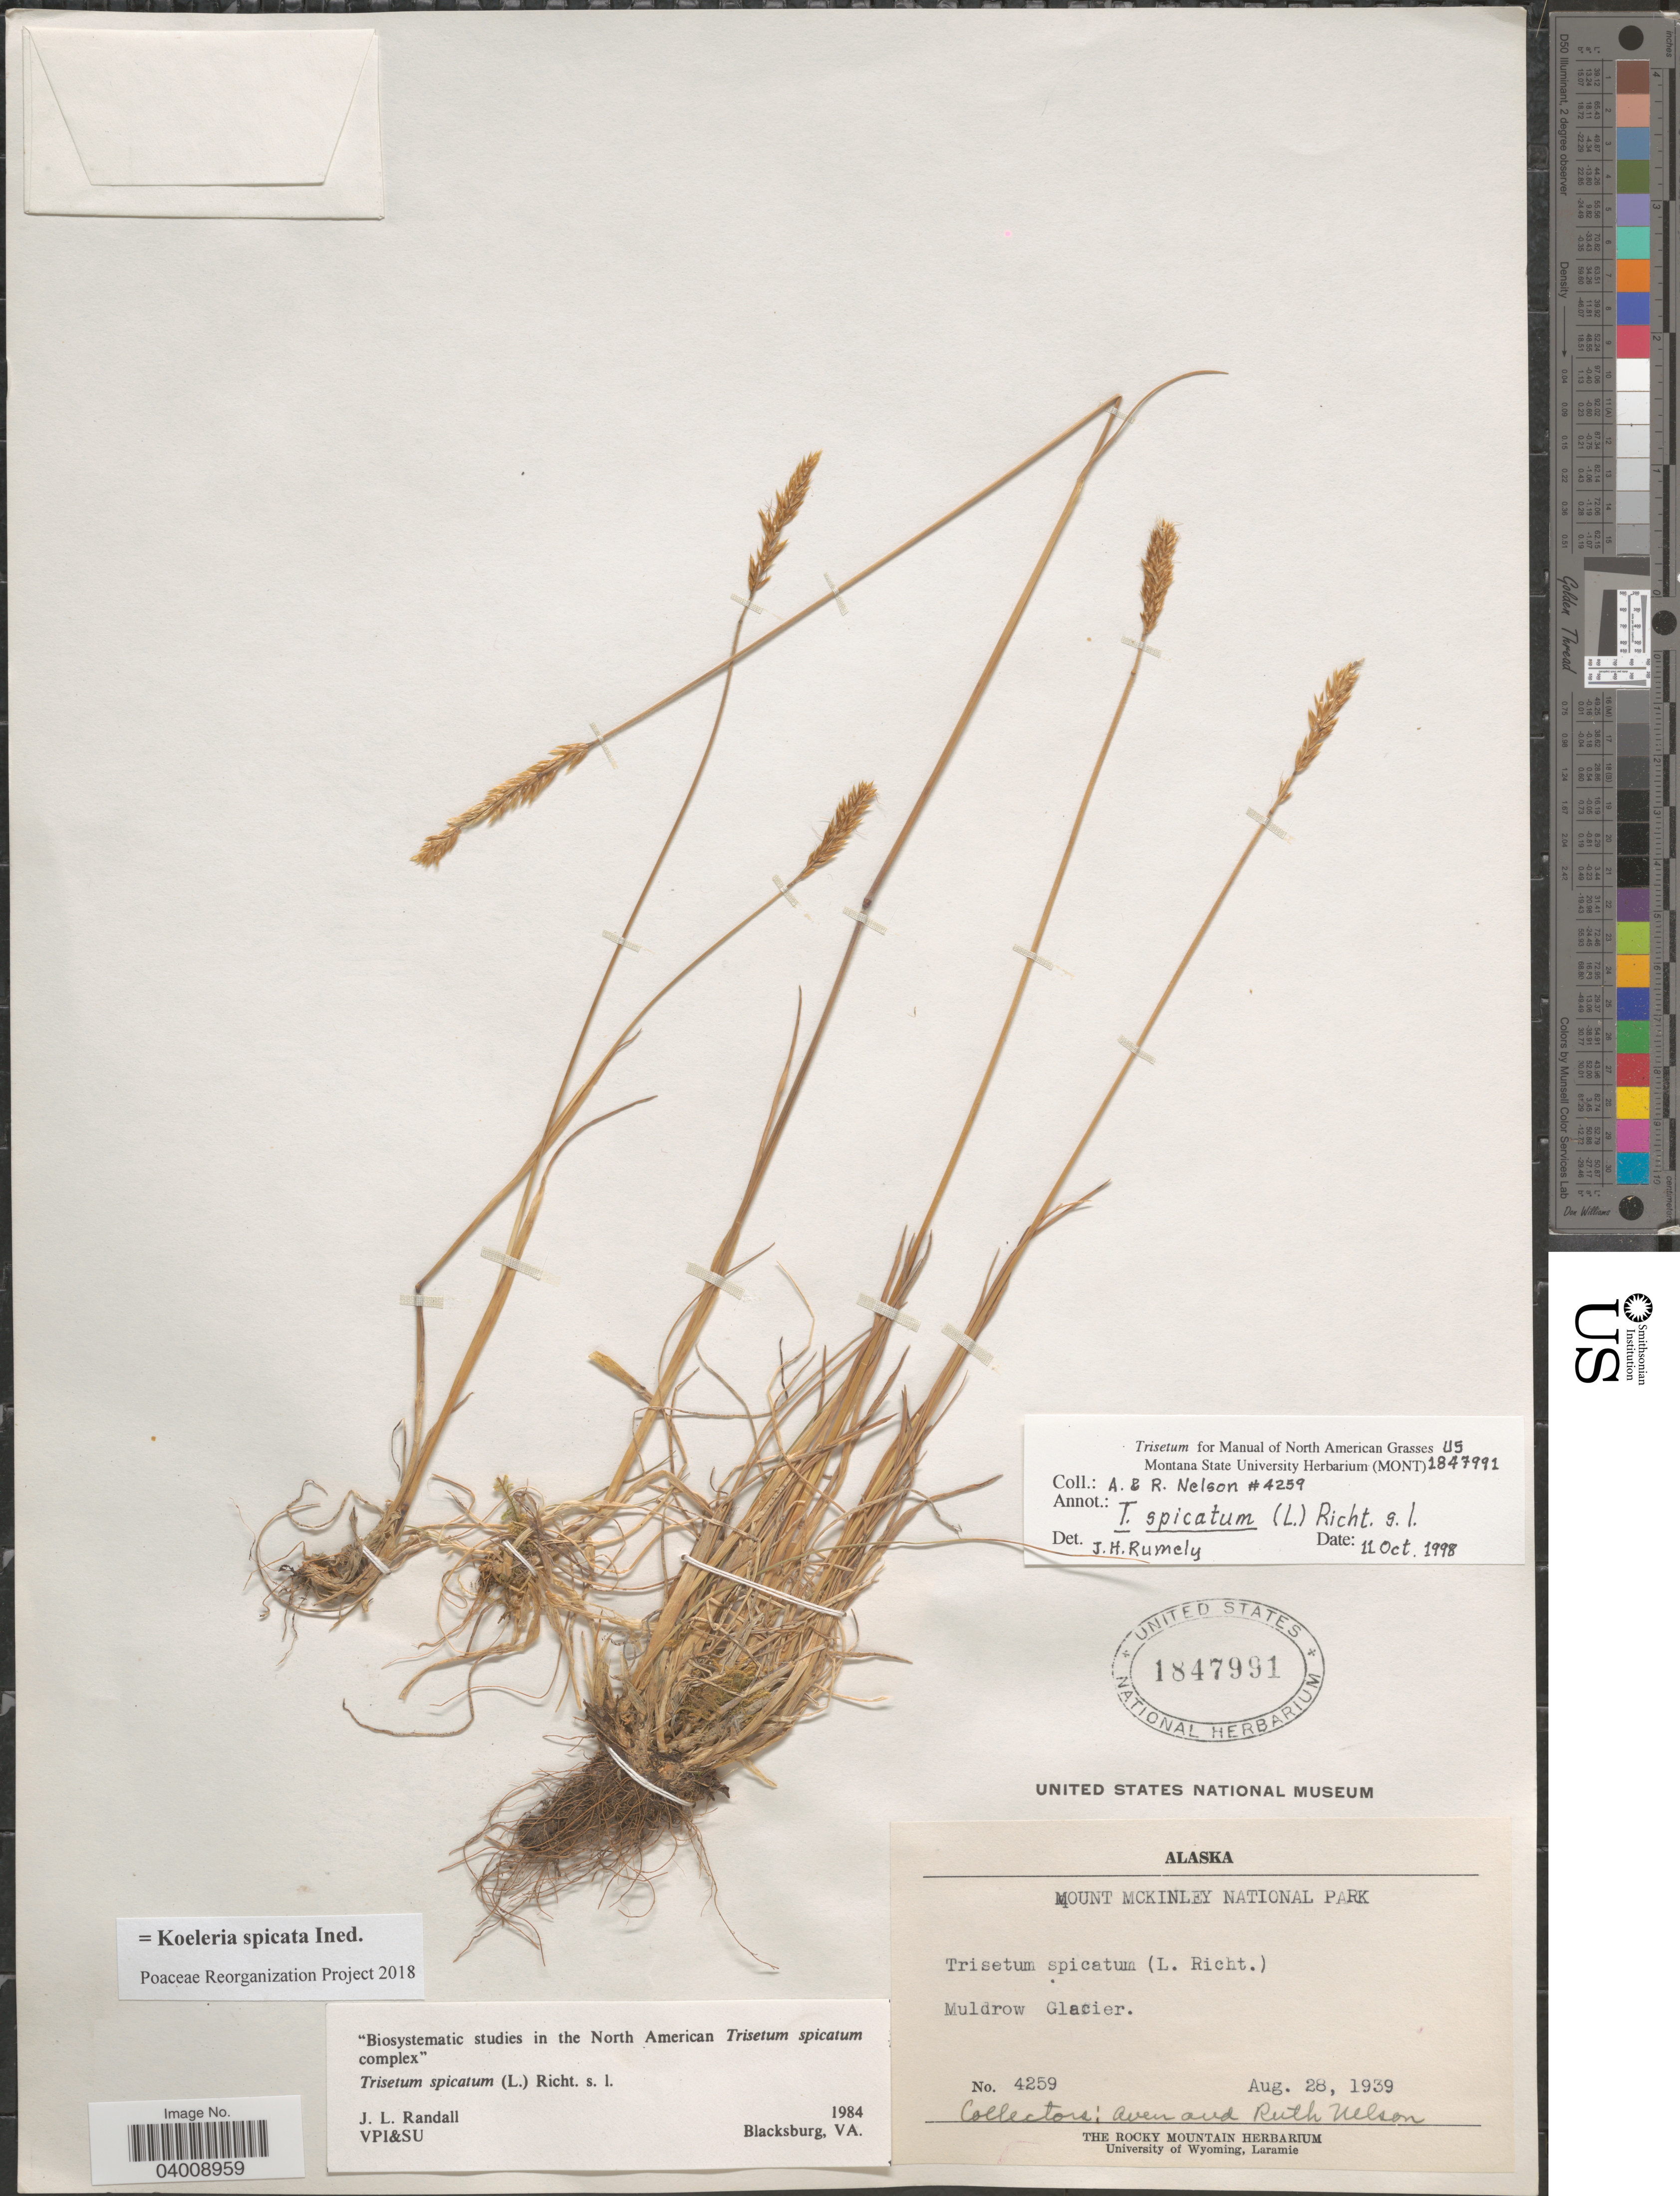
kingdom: Plantae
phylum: Tracheophyta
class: Liliopsida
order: Poales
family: Poaceae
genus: Koeleria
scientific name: Koeleria spicata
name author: (L.) Barberá et al.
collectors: A. Nelson & R. A. Nelson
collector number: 4259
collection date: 1939-08-28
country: United States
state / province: Alaska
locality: Mount McKinley National Park. Muldrow Glacier.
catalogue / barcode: US 1847991